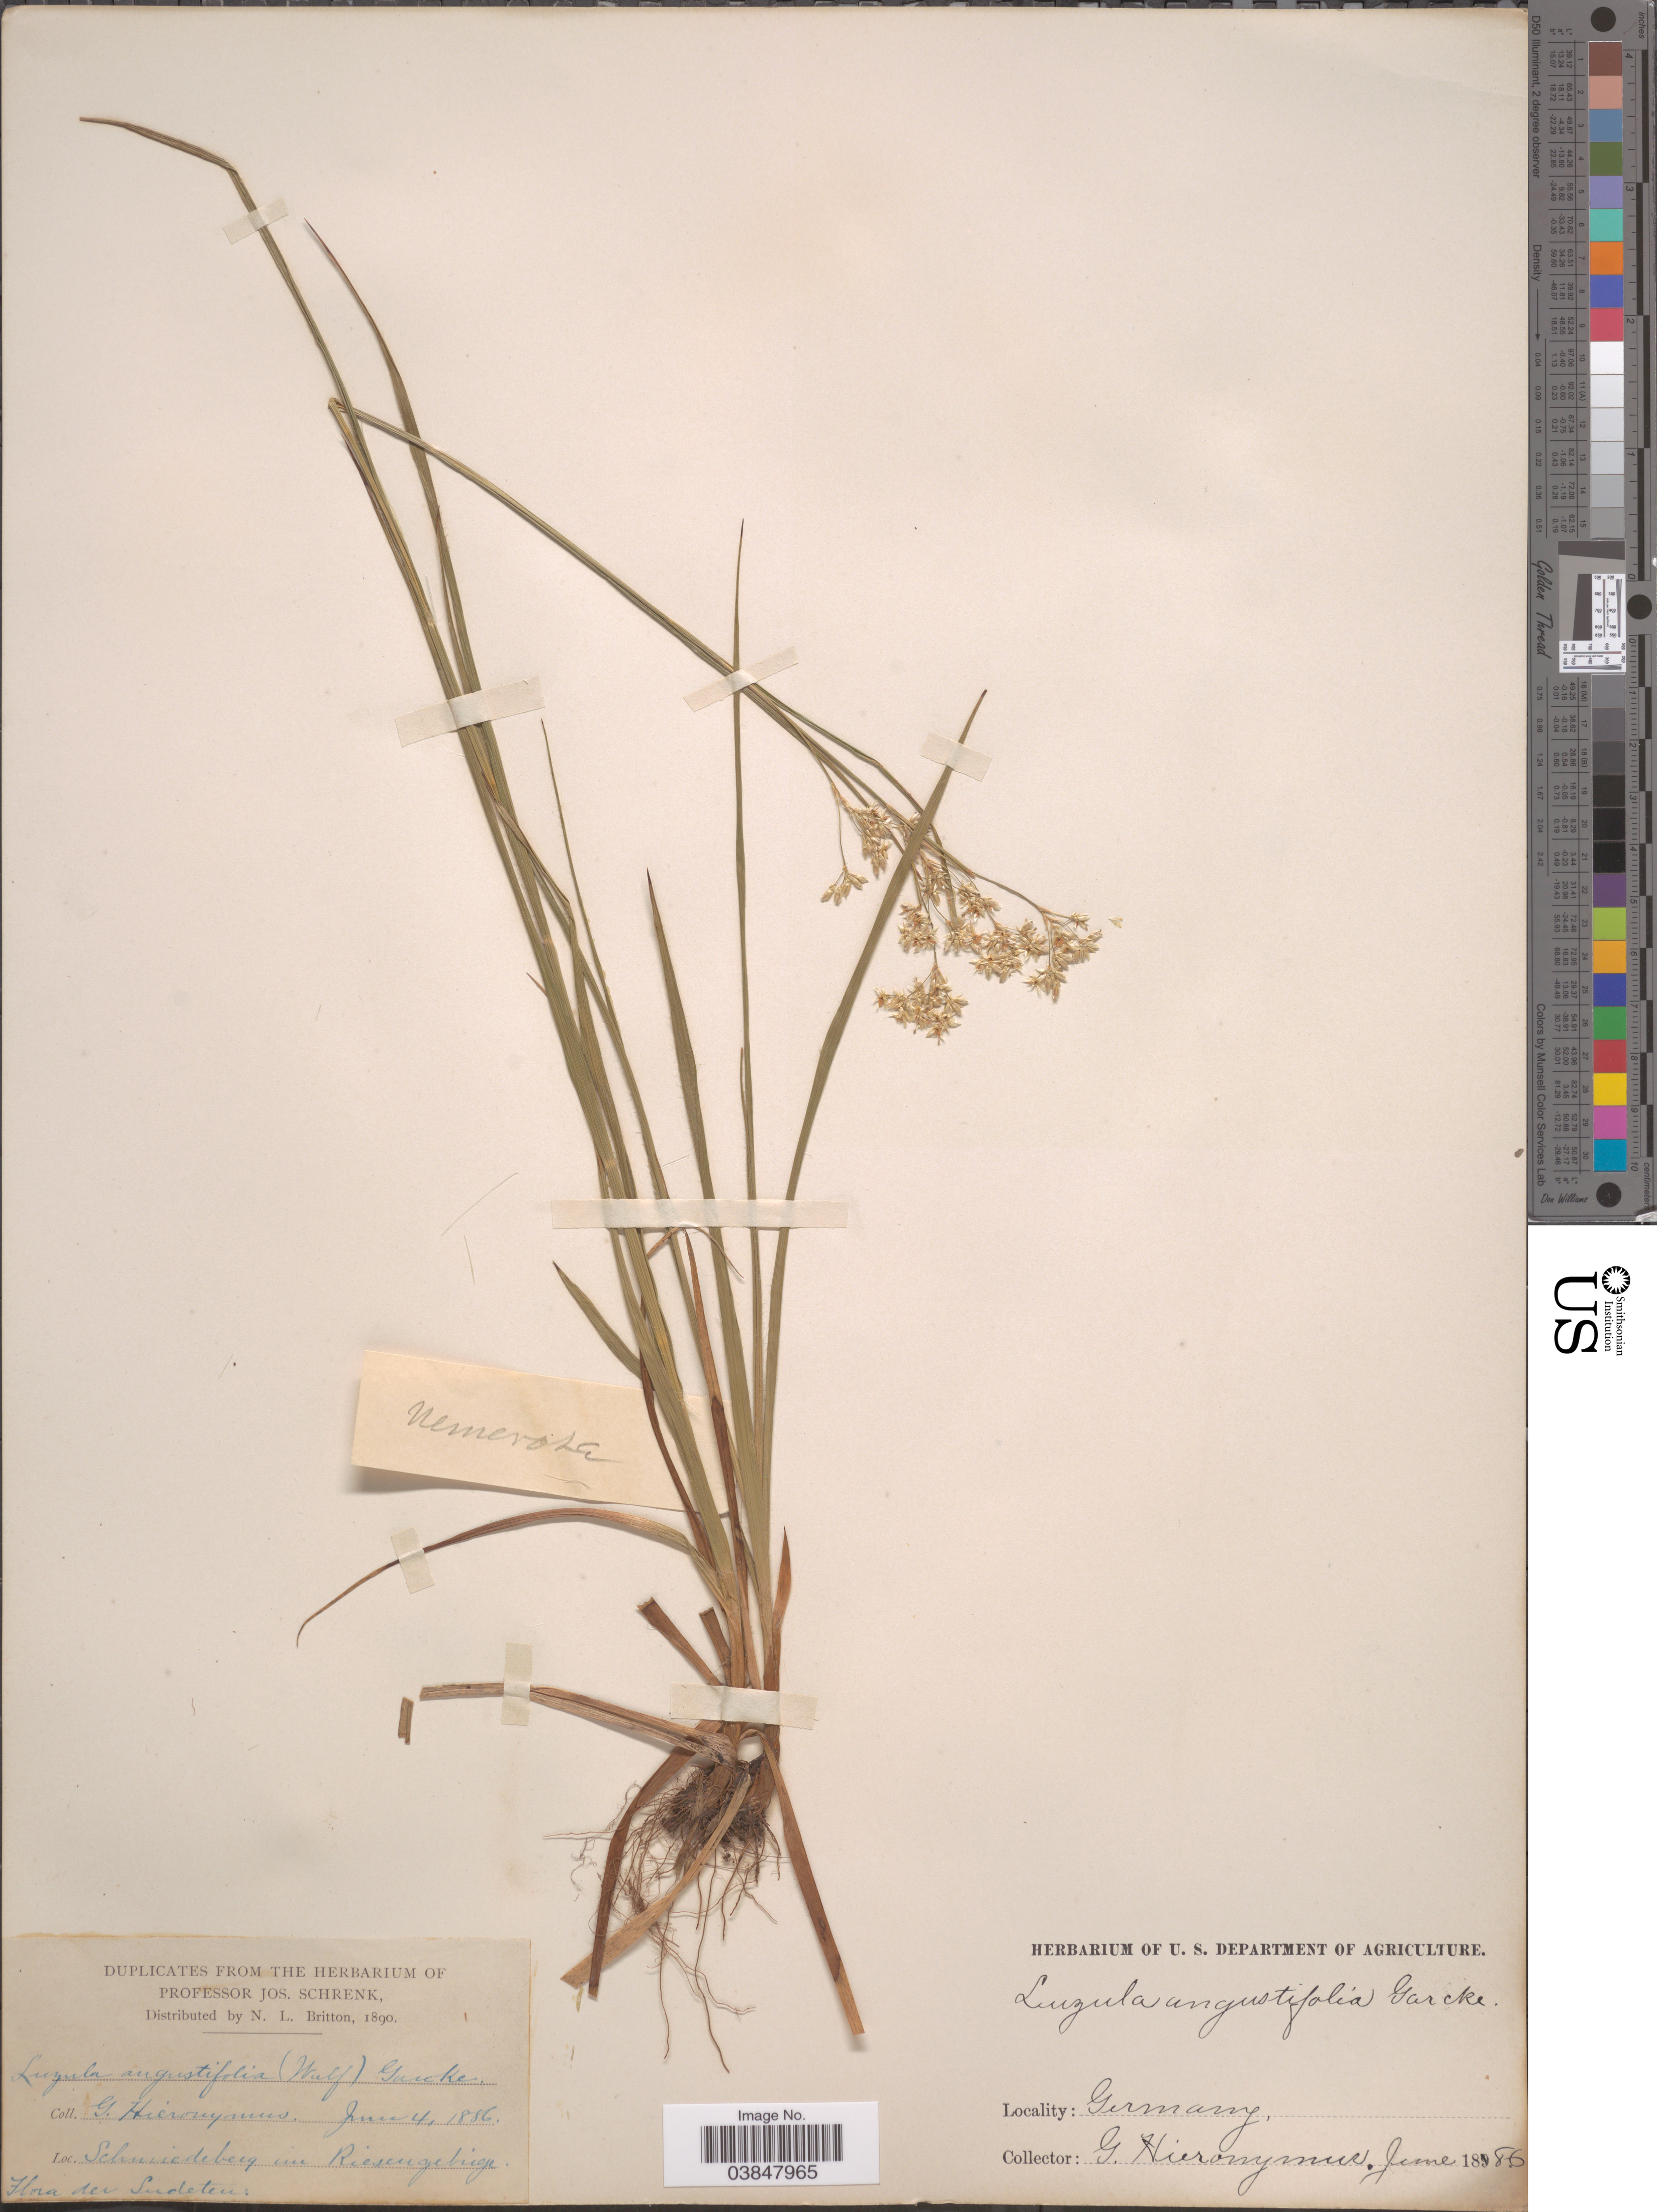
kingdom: Plantae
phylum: Tracheophyta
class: Liliopsida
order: Poales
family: Juncaceae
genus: Luzula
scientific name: Luzula luzuloides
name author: (Lam.) Dandy & Wilmott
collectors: G. H. Hieronymus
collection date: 1886-06-04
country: Germany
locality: Schniedeberg in Riesengebiege. [interpreted]